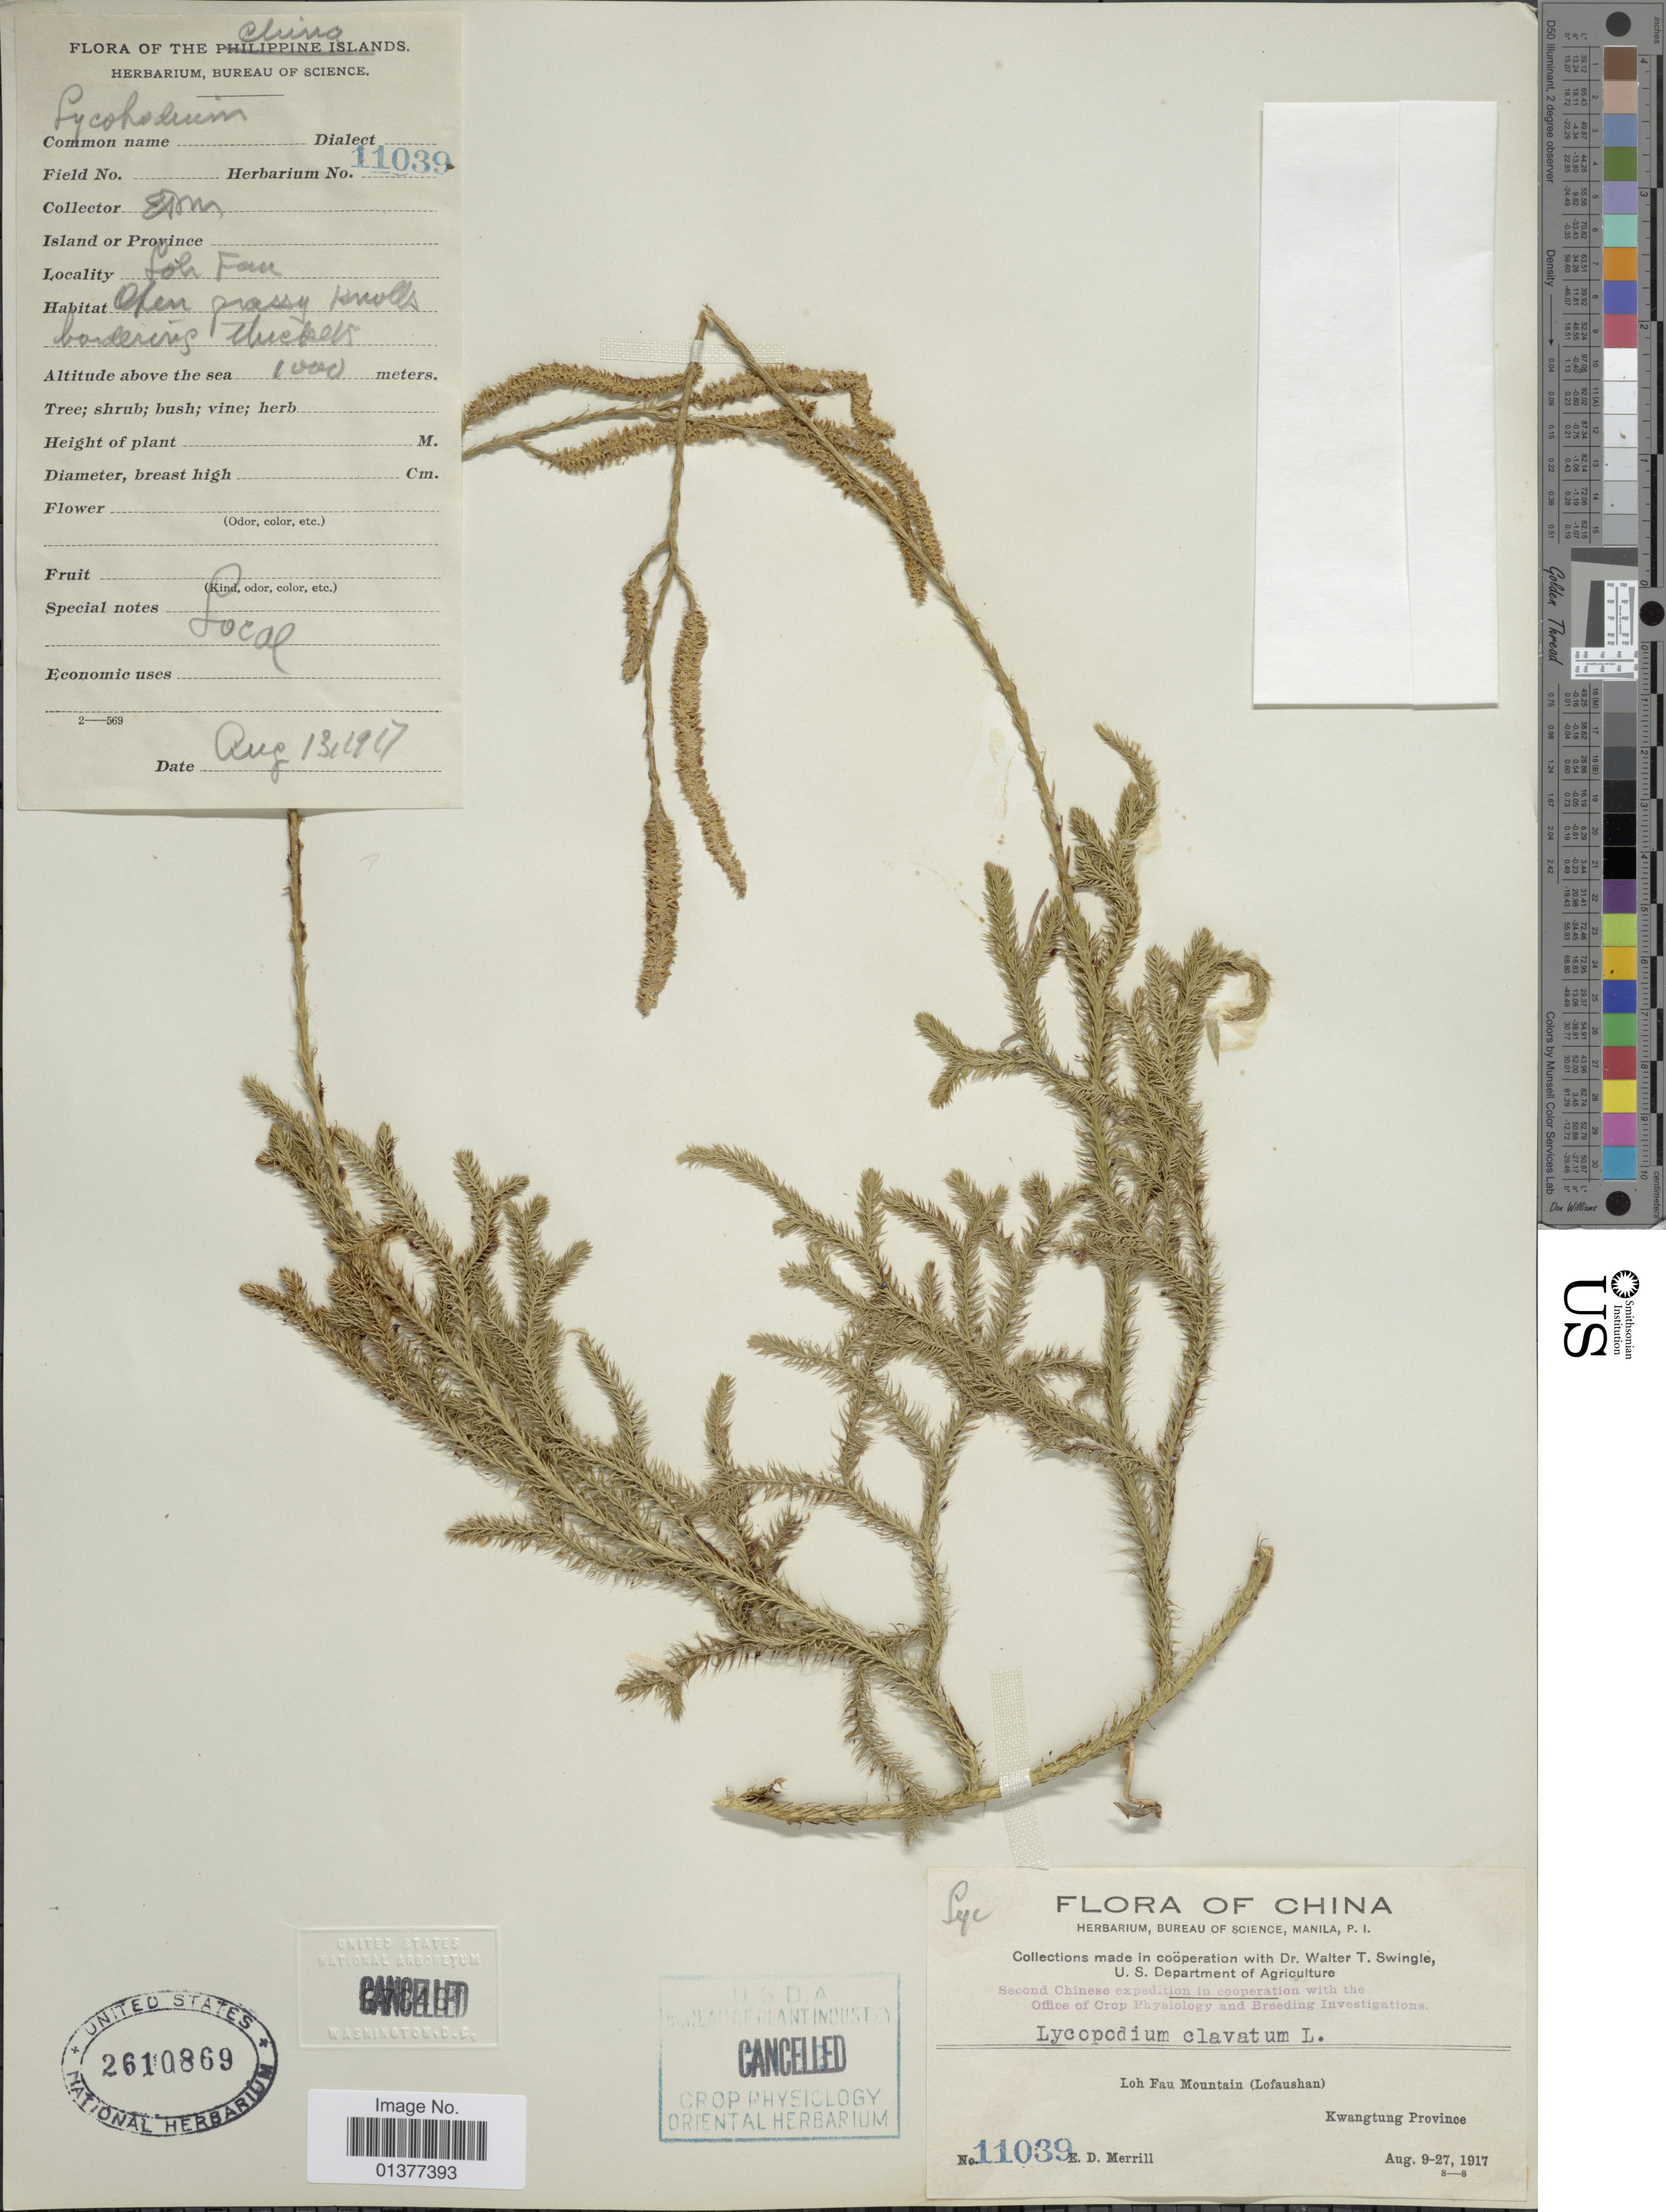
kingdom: Plantae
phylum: Tracheophyta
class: Lycopodiopsida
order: Lycopodiales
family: Lycopodiaceae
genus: Lycopodium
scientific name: Lycopodium clavatum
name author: L.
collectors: E. D. Merrill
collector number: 11039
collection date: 1917-08-09/1917-08-27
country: China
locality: Loh Fau Mountain(Lofaushan), Kwangtung Province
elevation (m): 1000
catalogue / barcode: US 2610869